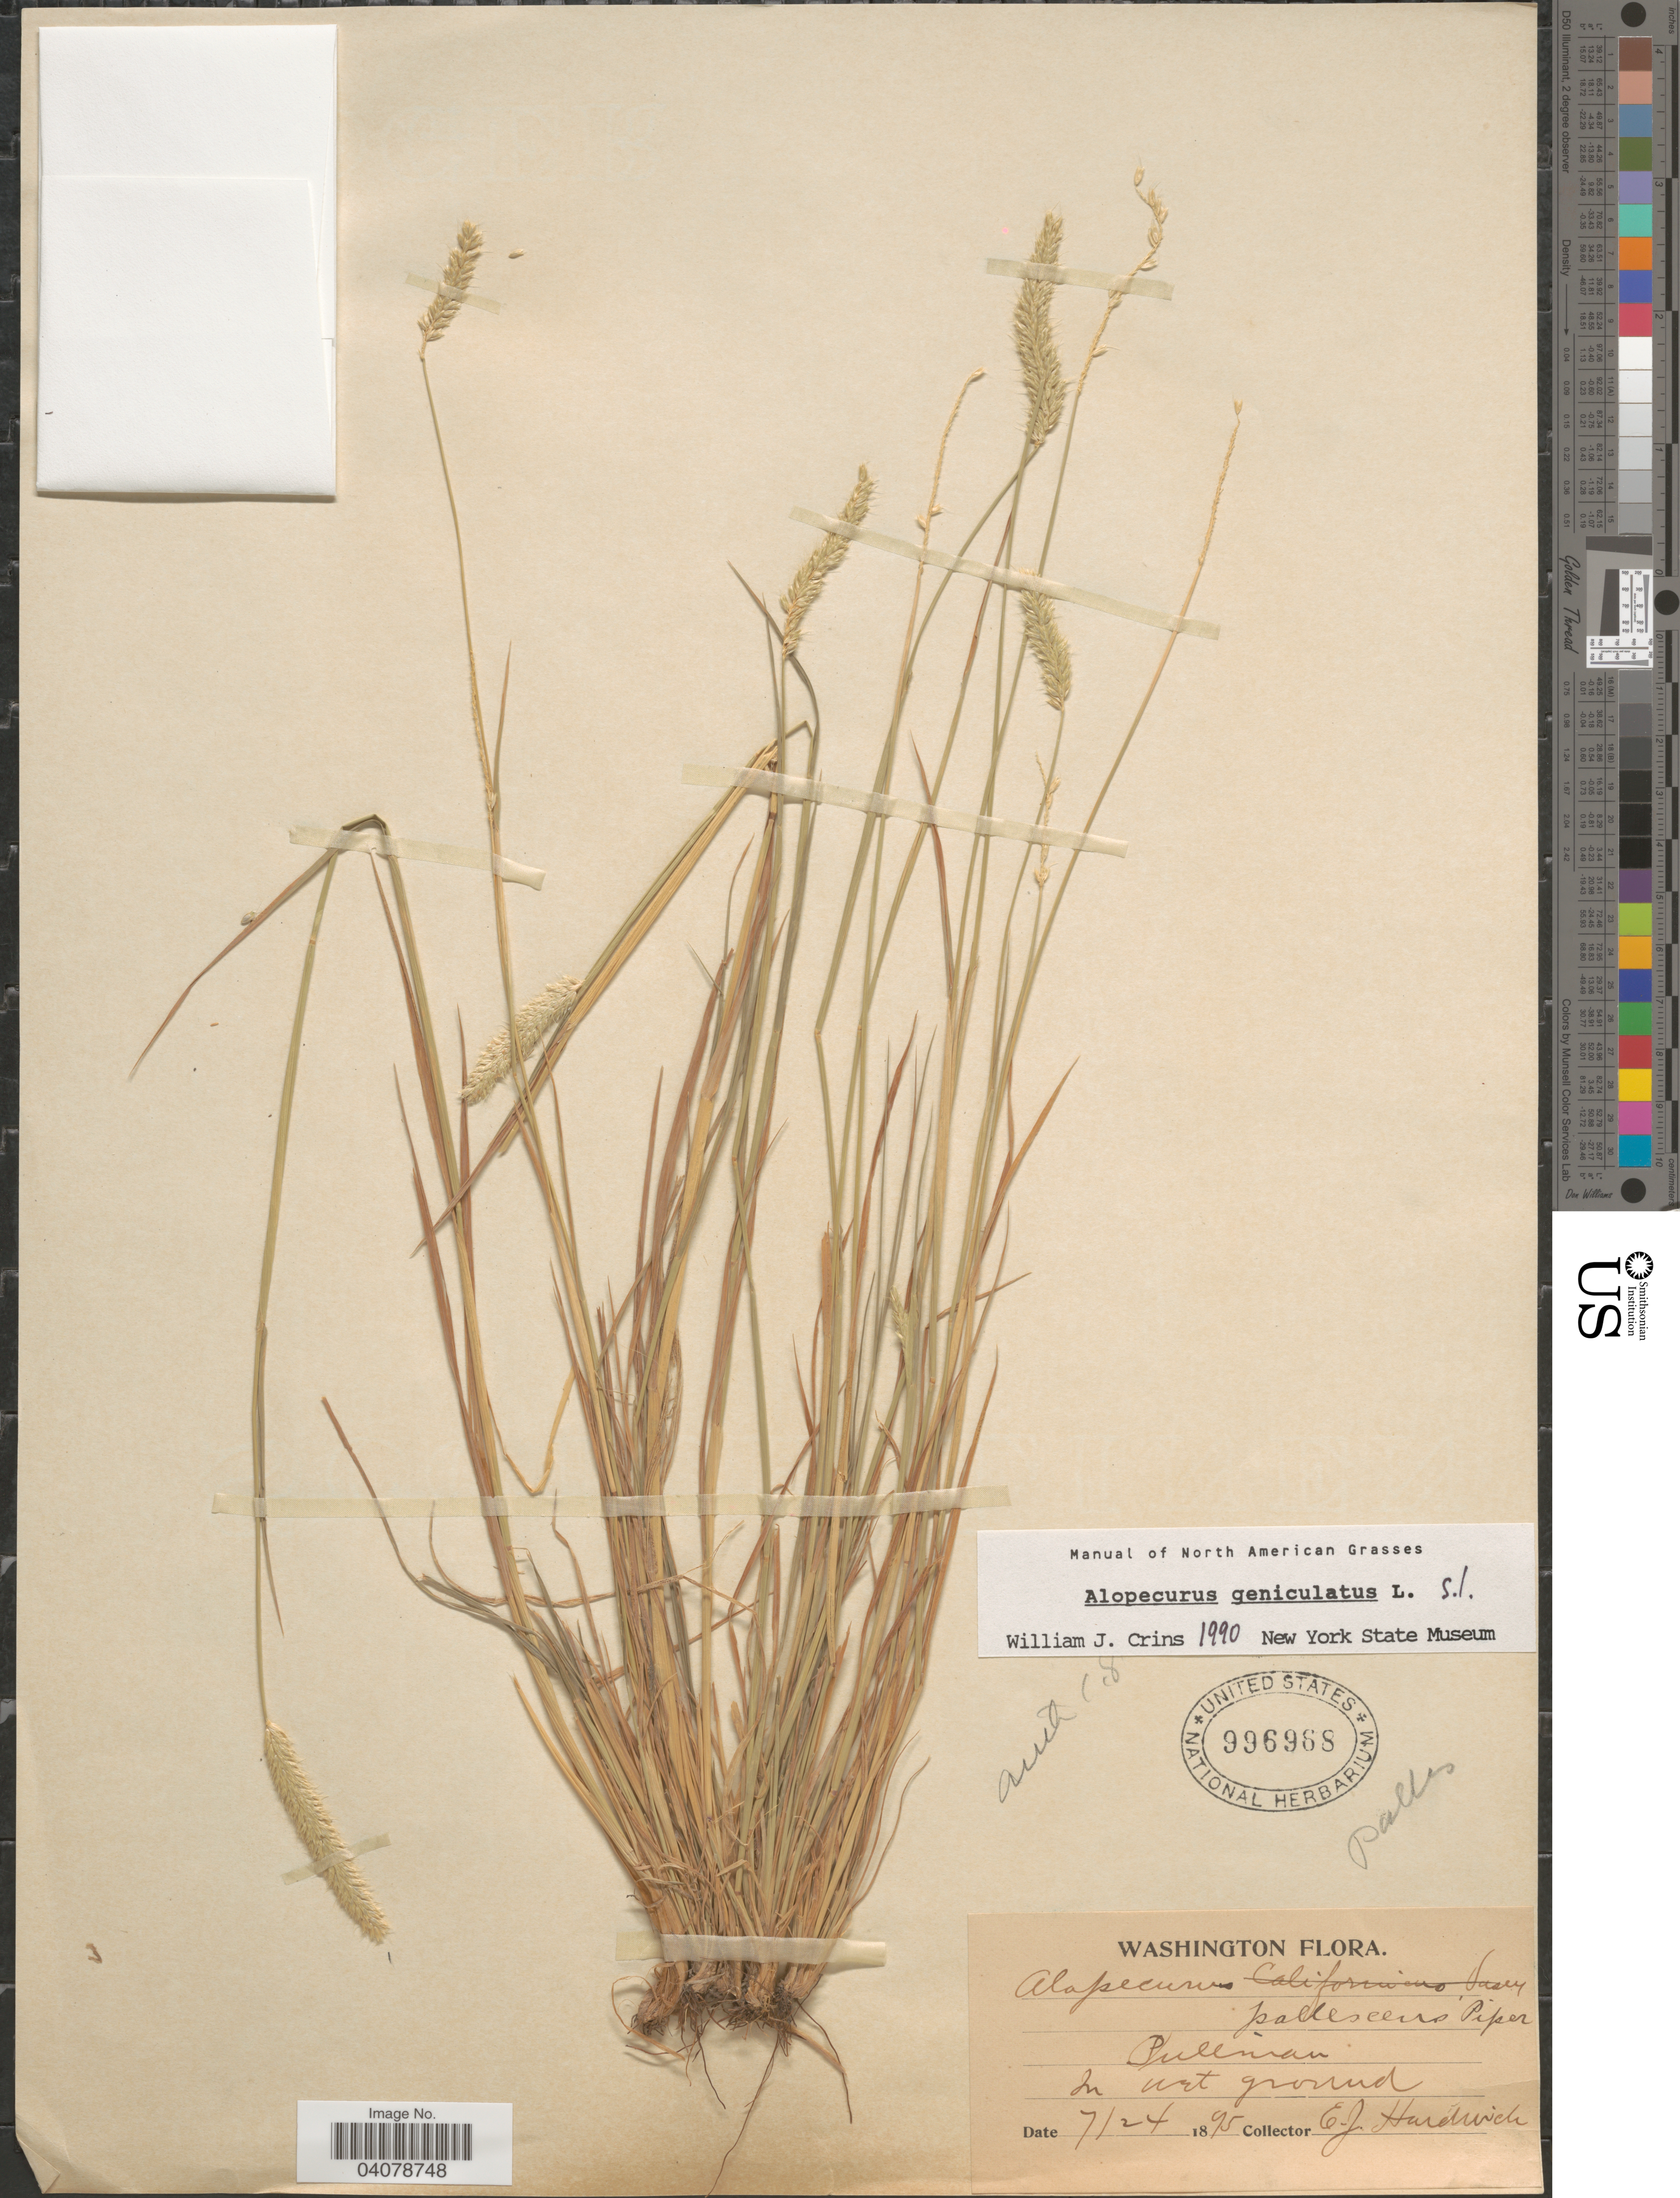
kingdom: Plantae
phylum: Tracheophyta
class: Liliopsida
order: Poales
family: Poaceae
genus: Alopecurus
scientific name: Alopecurus geniculatus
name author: L.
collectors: E. Hardwick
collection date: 1895-07-24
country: United States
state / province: Washington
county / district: Whitman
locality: Pullman.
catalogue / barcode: US 996968